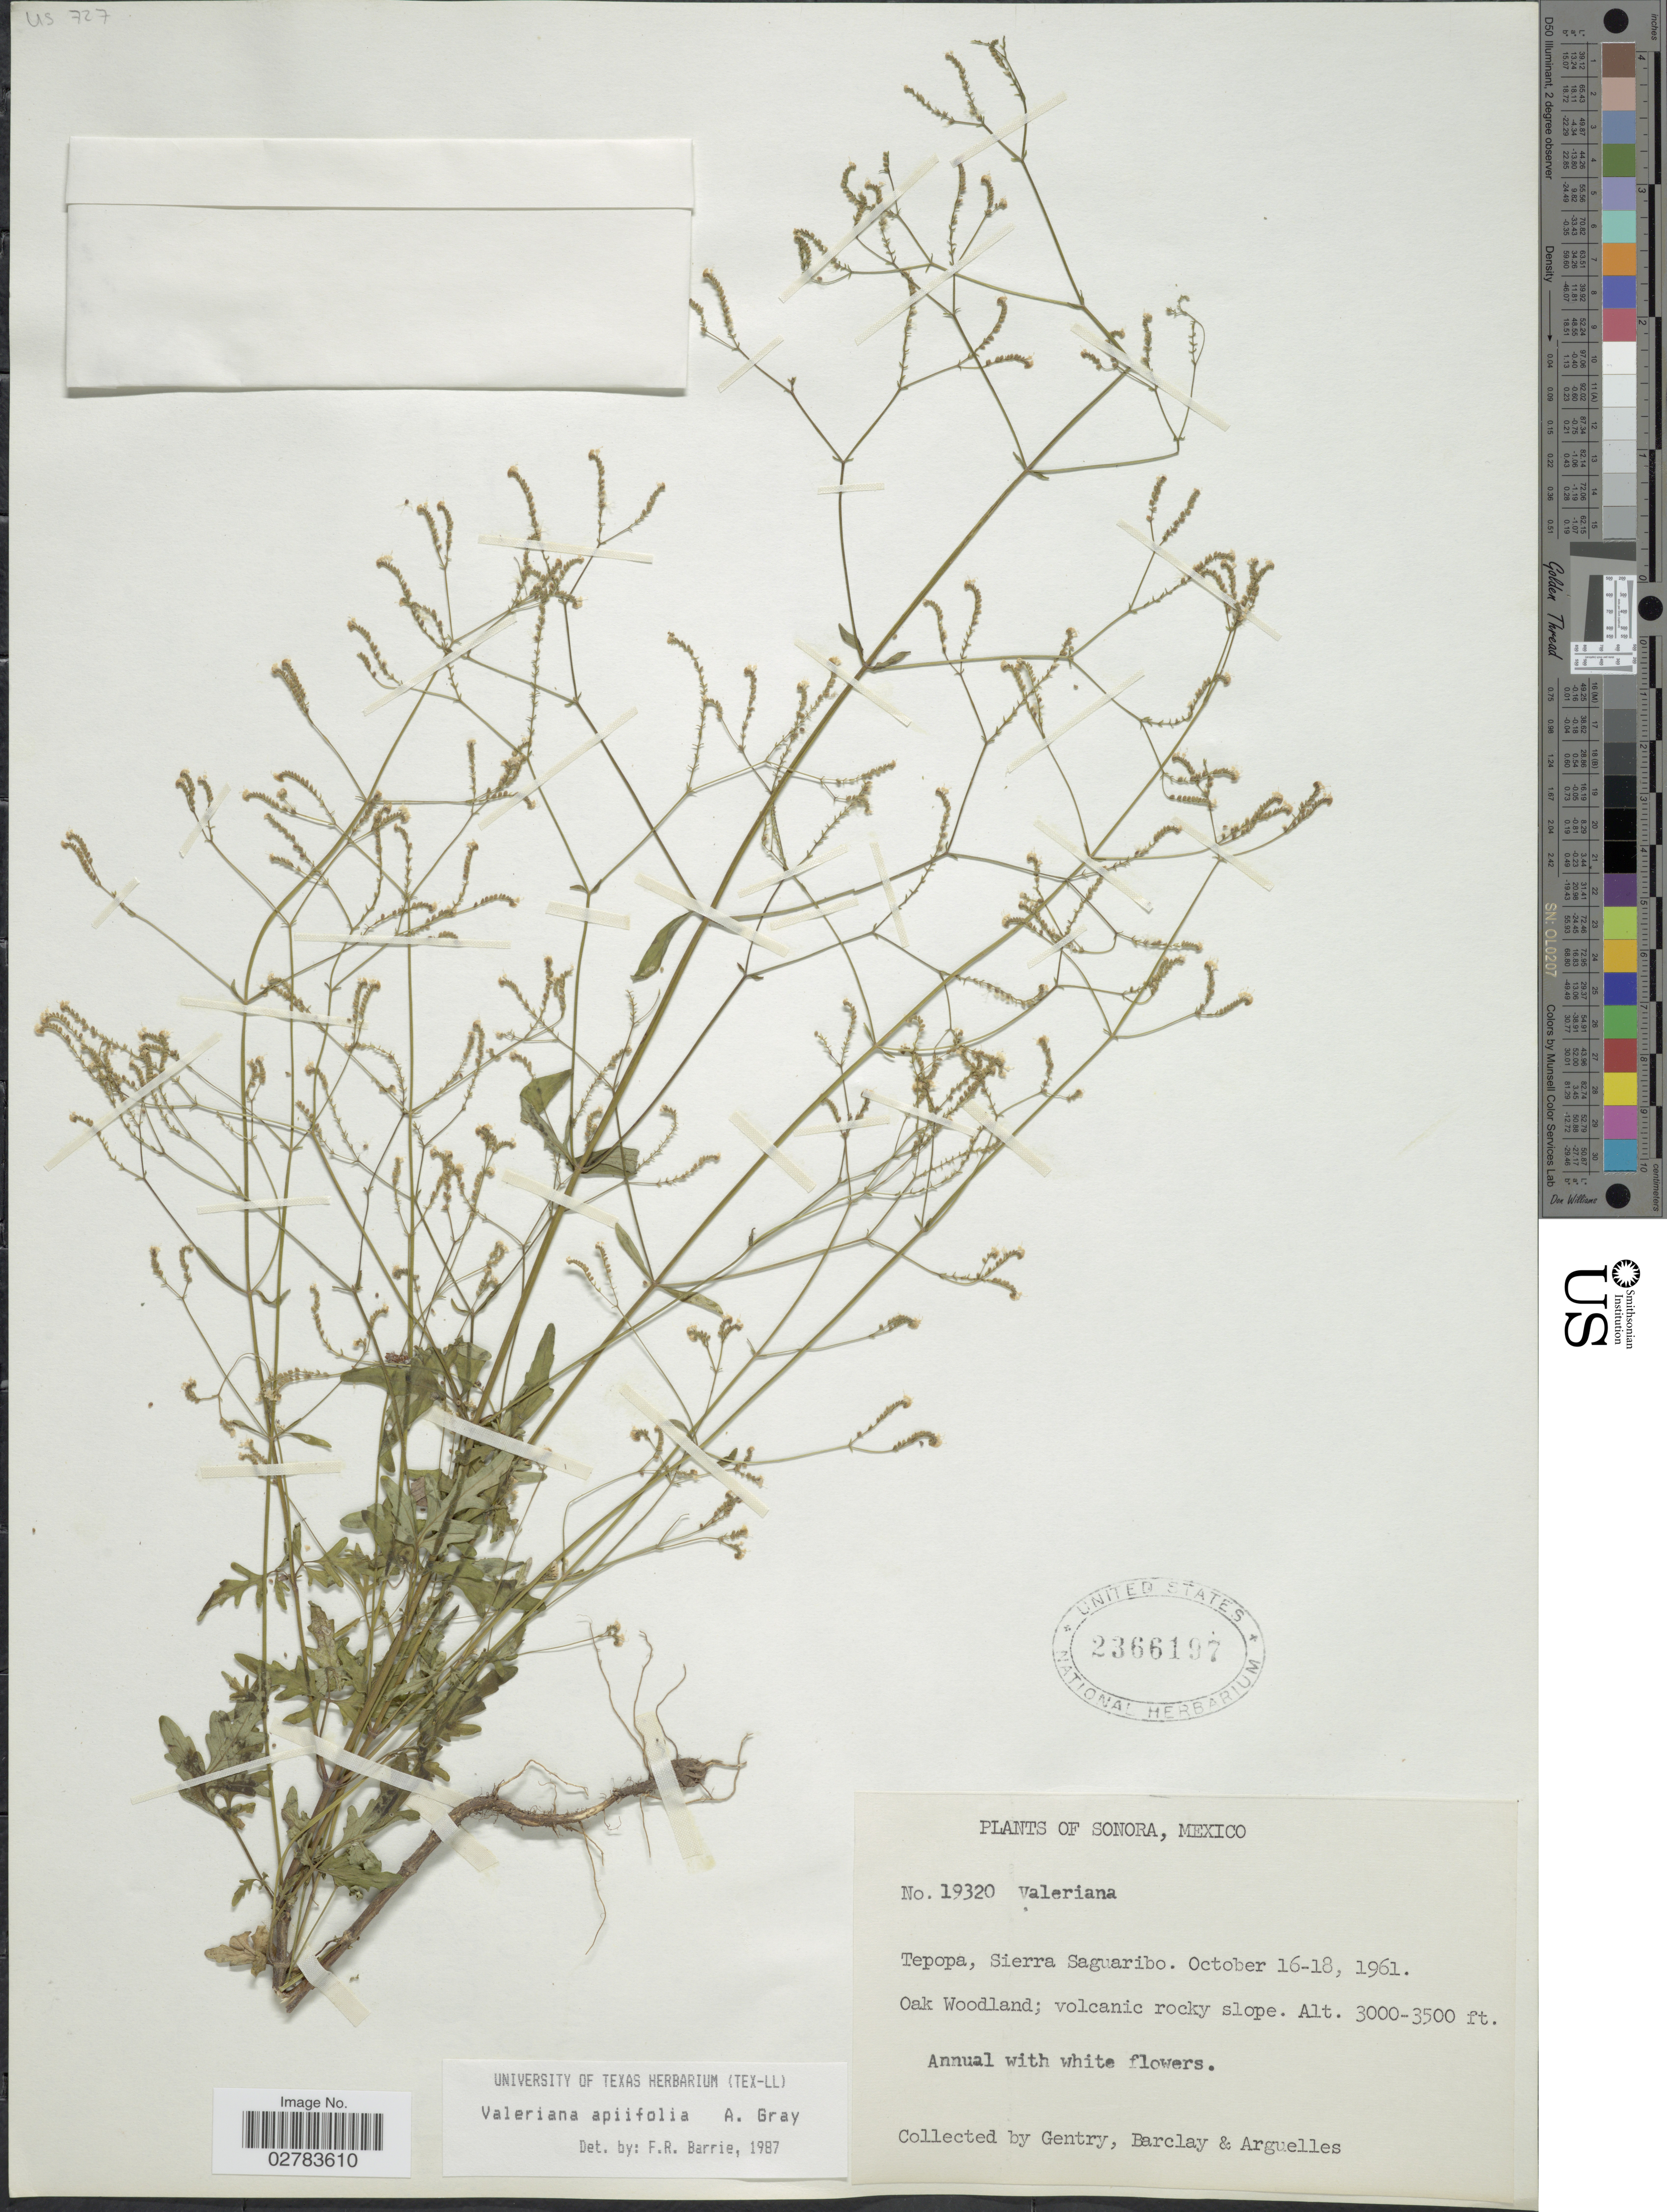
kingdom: Plantae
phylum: Tracheophyta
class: Magnoliopsida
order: Dipsacales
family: Caprifoliaceae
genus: Valeriana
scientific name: Valeriana apiifolia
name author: A. Gray ex S. Watson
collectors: Gentry, --, -- Barclay & Arguelles, --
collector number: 19320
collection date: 1961-10-16/1961-10-18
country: Mexico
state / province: Sonora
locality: Tepopa, Sierra Saguaribo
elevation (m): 914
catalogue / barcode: US 2366197